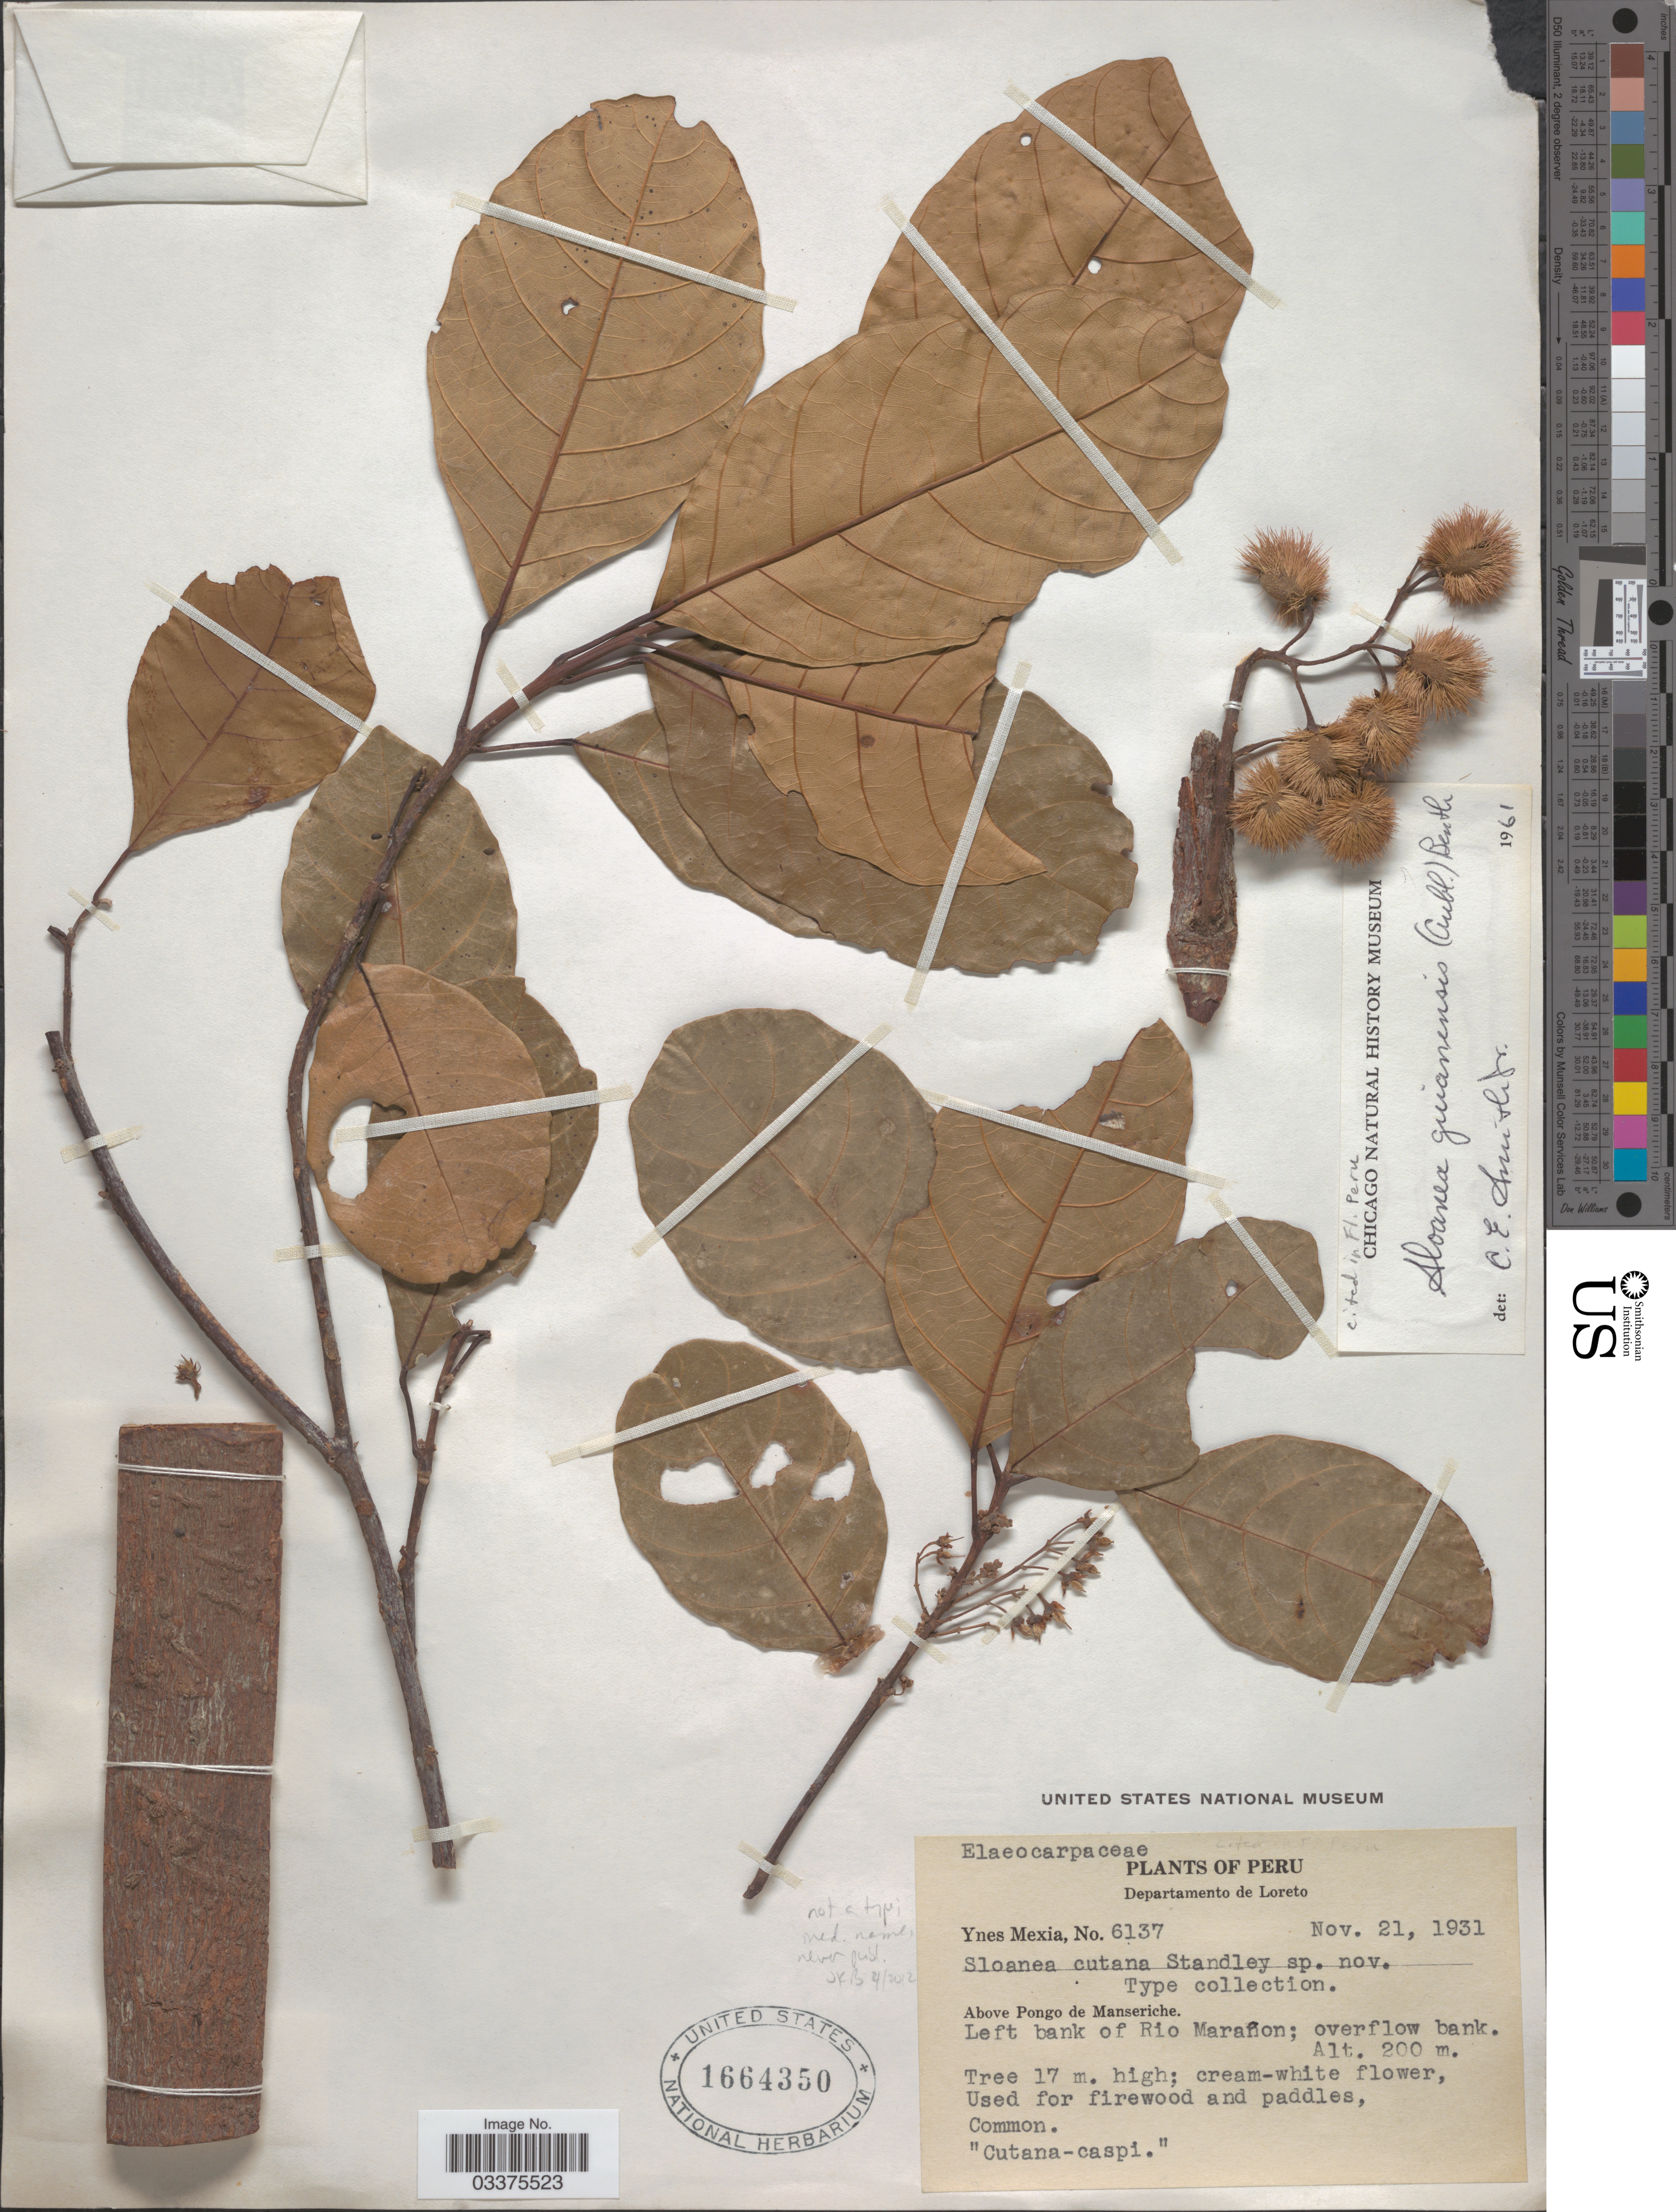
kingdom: Plantae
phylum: Tracheophyta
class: Magnoliopsida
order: Oxalidales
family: Elaeocarpaceae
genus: Sloanea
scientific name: Sloanea guianensis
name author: (Aubl.) Benth.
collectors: Y. Mexia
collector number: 6137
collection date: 1931-11-21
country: Peru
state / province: Loreto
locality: Departamento de Loreto, Above Pongo de Manseriche. Left bank of Rio Marañon.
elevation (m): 200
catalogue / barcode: US 1664350